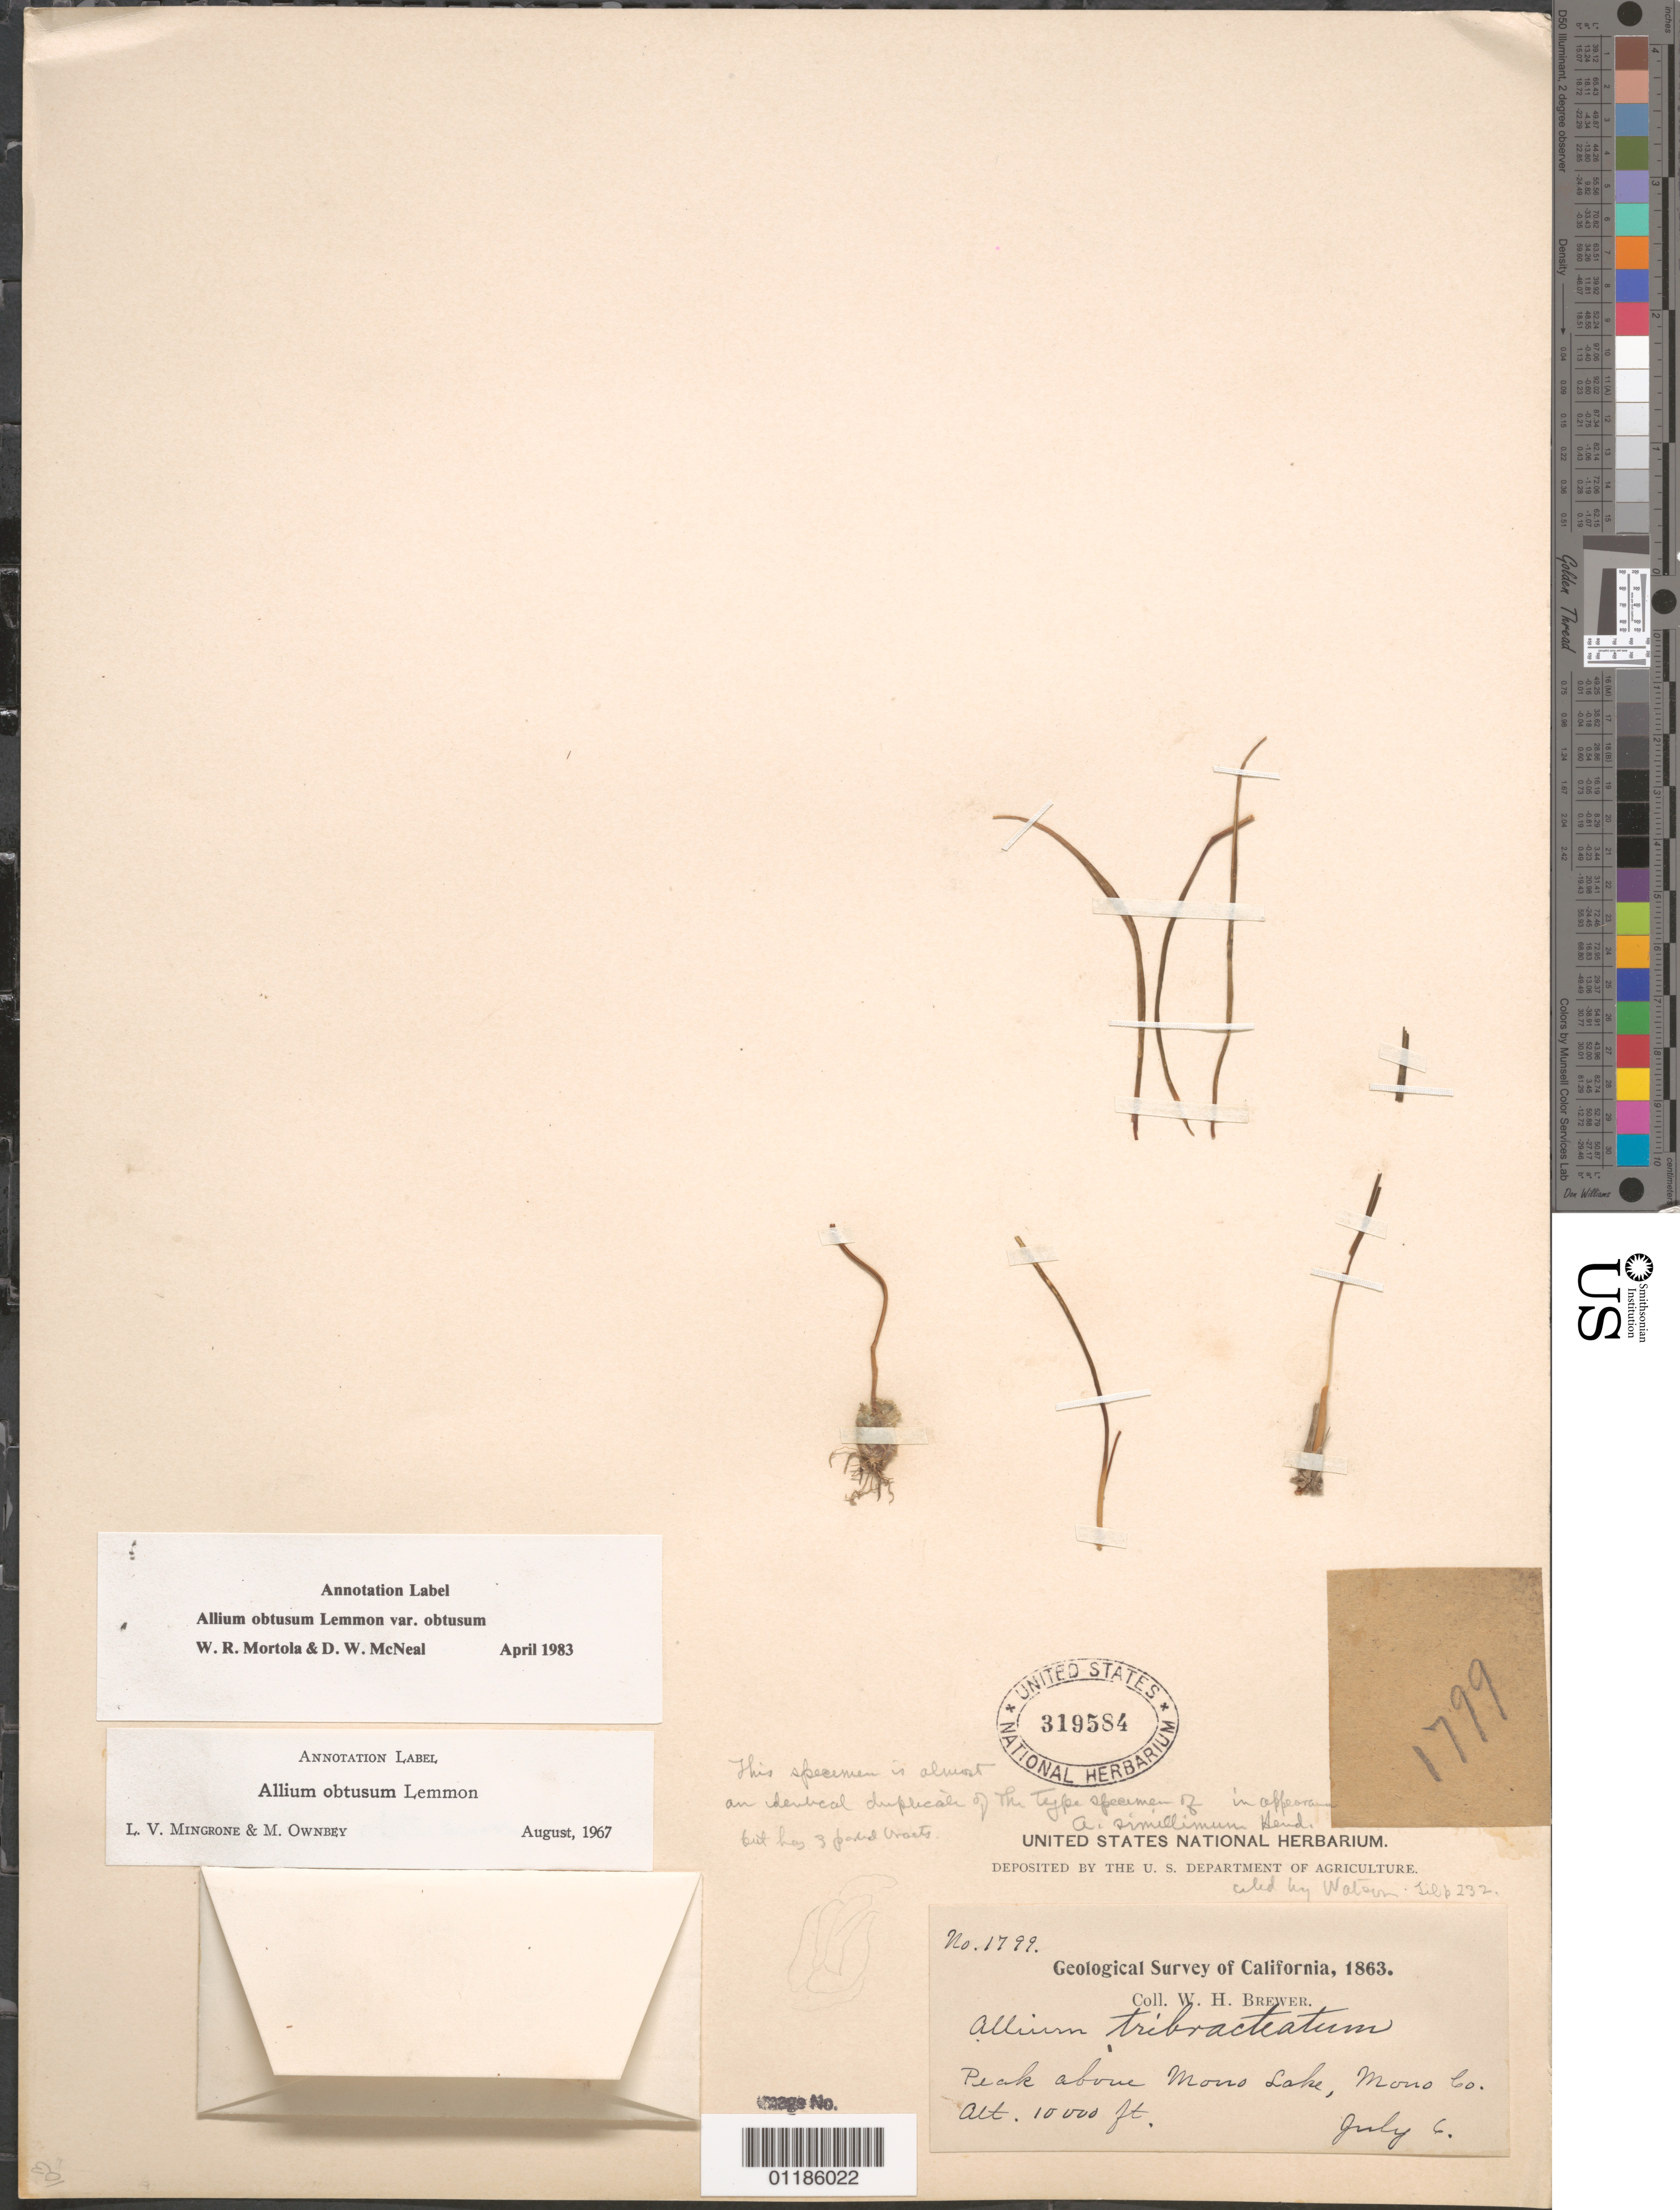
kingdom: Plantae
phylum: Tracheophyta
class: Liliopsida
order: Asparagales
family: Amaryllidaceae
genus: Allium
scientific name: Allium obtusum var. obtusum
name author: Lemmon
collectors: W. H. Brewer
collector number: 1799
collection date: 1863-07-06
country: United States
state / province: California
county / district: Mono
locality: Peak above Mono Lake.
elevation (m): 3048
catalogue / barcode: US 319584